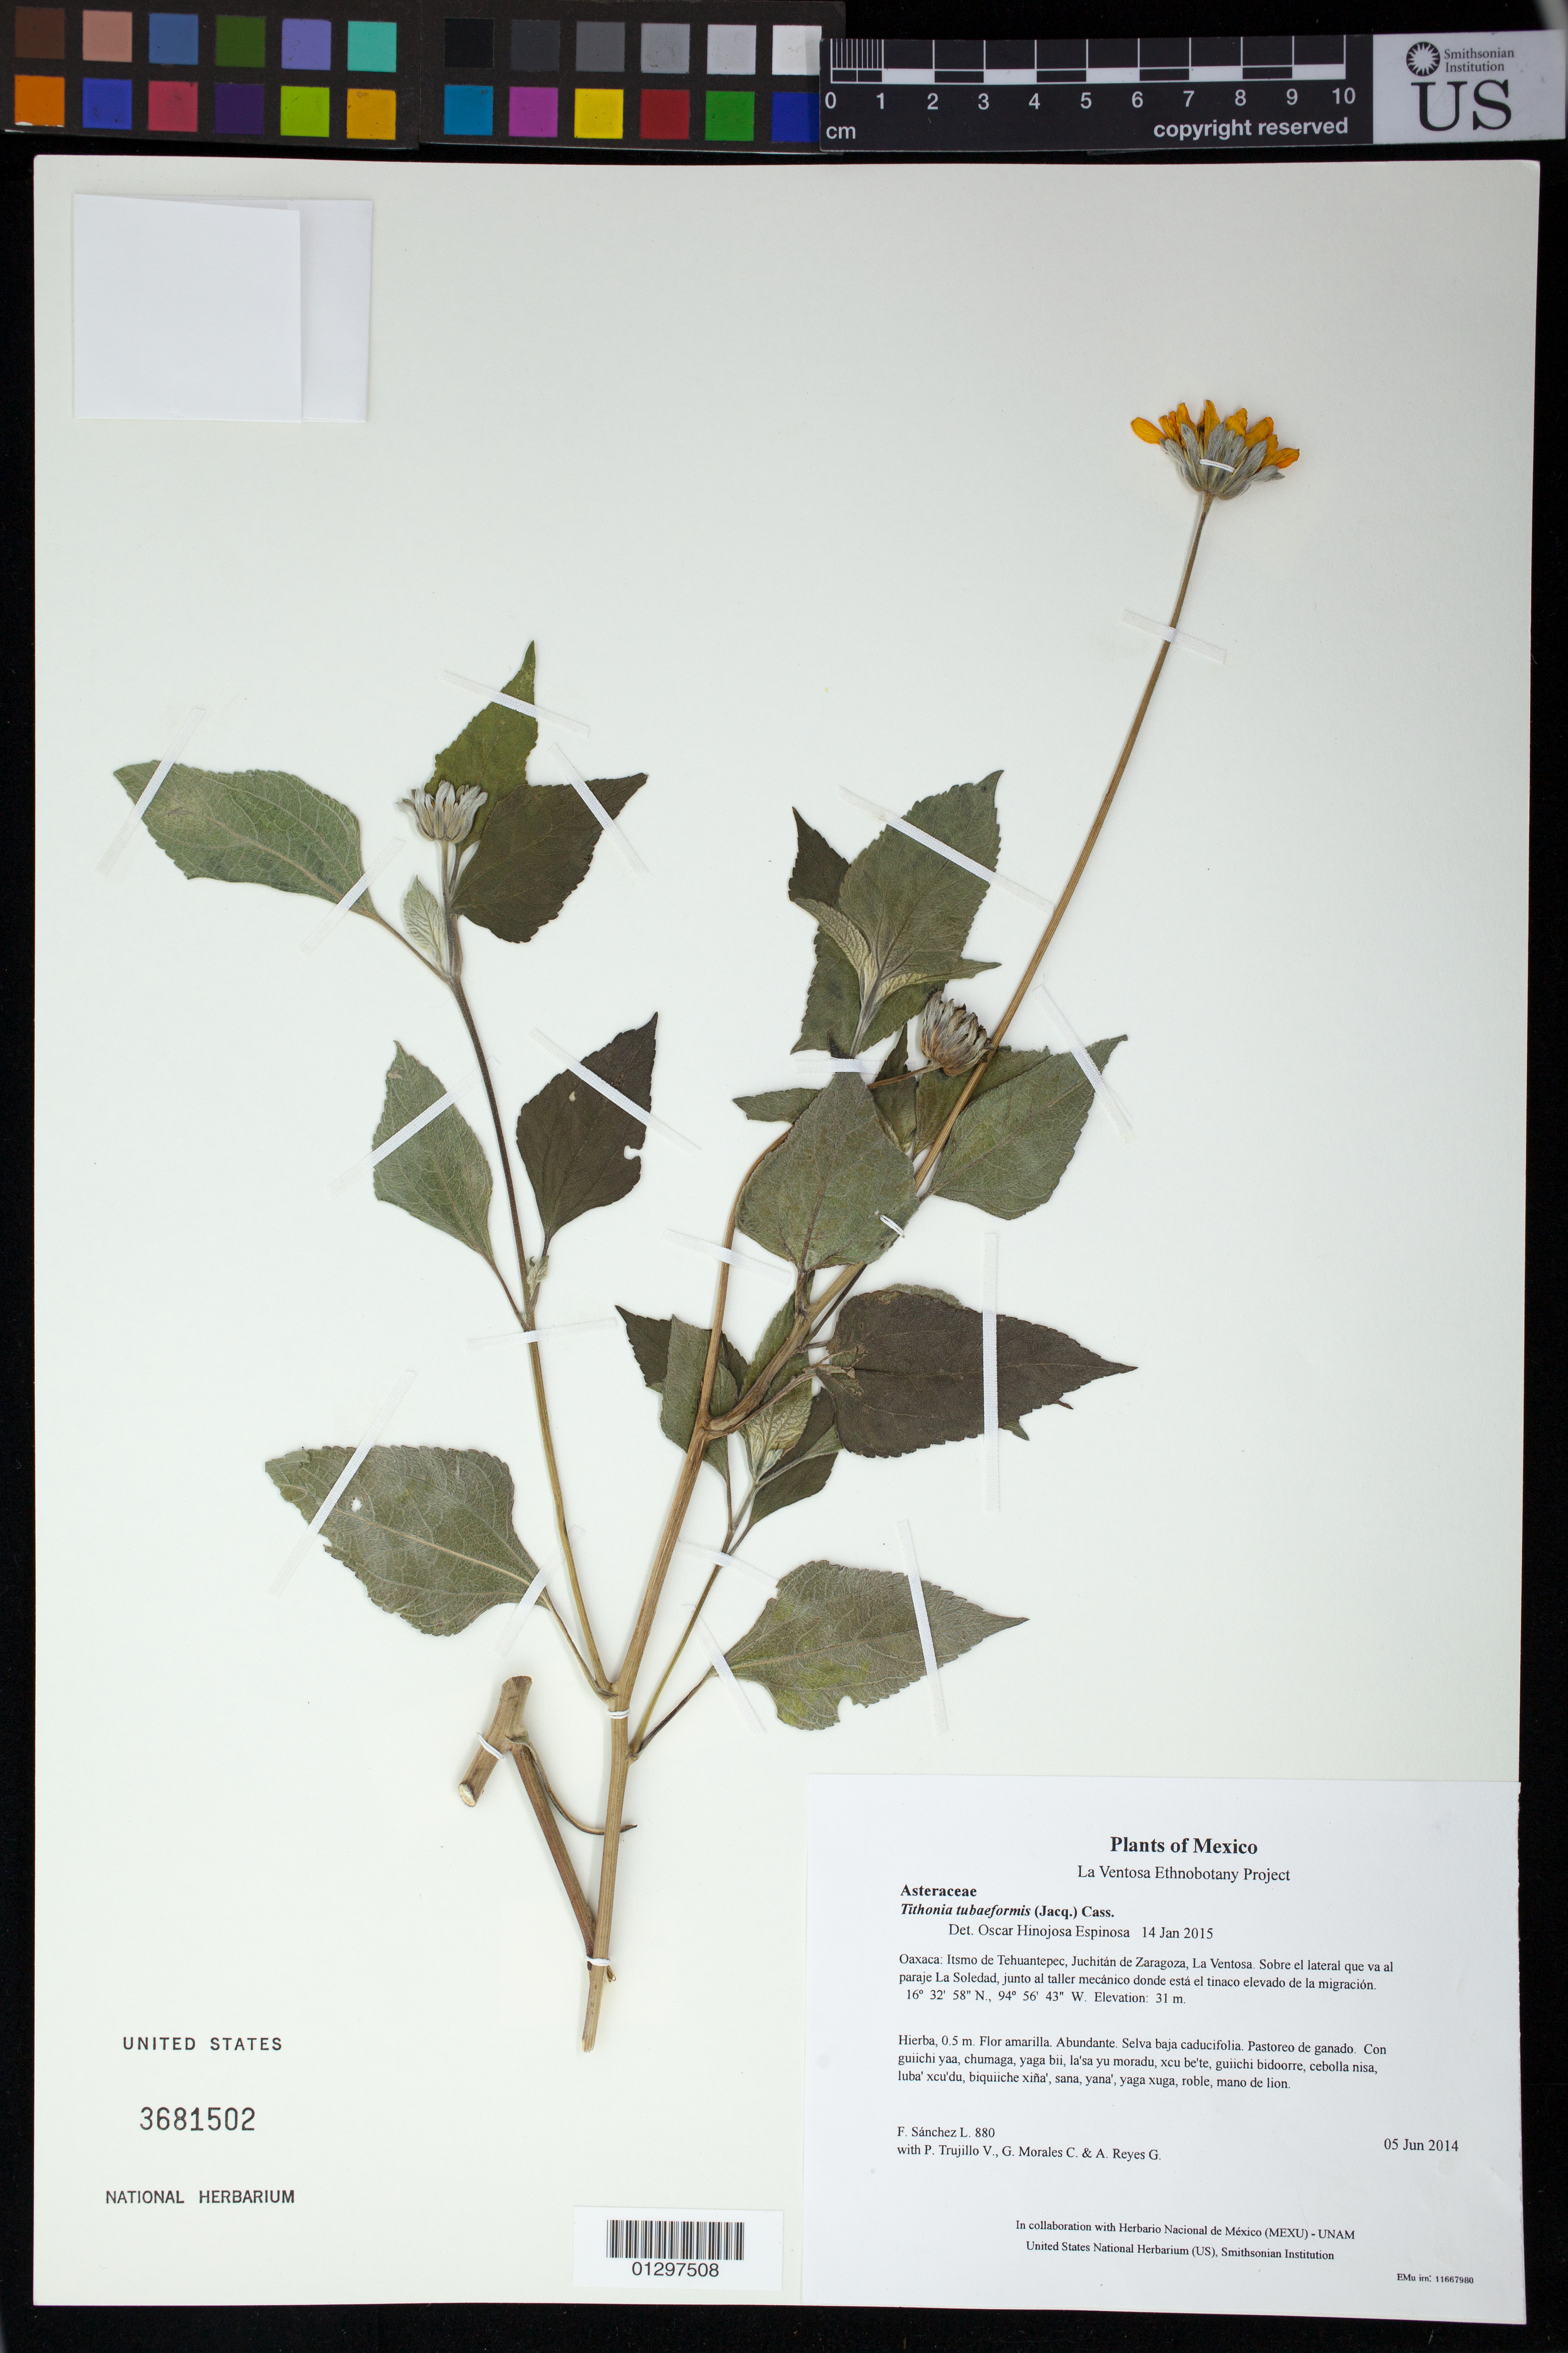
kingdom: Plantae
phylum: Tracheophyta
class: Magnoliopsida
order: Asterales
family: Asteraceae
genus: Tithonia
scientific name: Tithonia tubaeformis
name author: (Jacq.) Cass.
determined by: Hinojosa E., O.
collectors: F. Sánchez L., P. Trujillo V., G. Morales C. & A. Reyes G.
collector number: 880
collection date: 2014-06-05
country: Mexico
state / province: Oaxaca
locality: Itsmo de Tehuantepec, Juchitán de Zaragoza, La Ventosa. Sobre el lateral que va al paraje La Soledad, junto al taller mecánico donde está el tinaco elevado de la migración.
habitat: Selva baja caducifolia. Pastoreo de ganado.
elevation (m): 31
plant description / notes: MEXU, US; Guixi bandaga. 0.5 m. Guie' naguchi. Stale.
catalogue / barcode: US 3681502